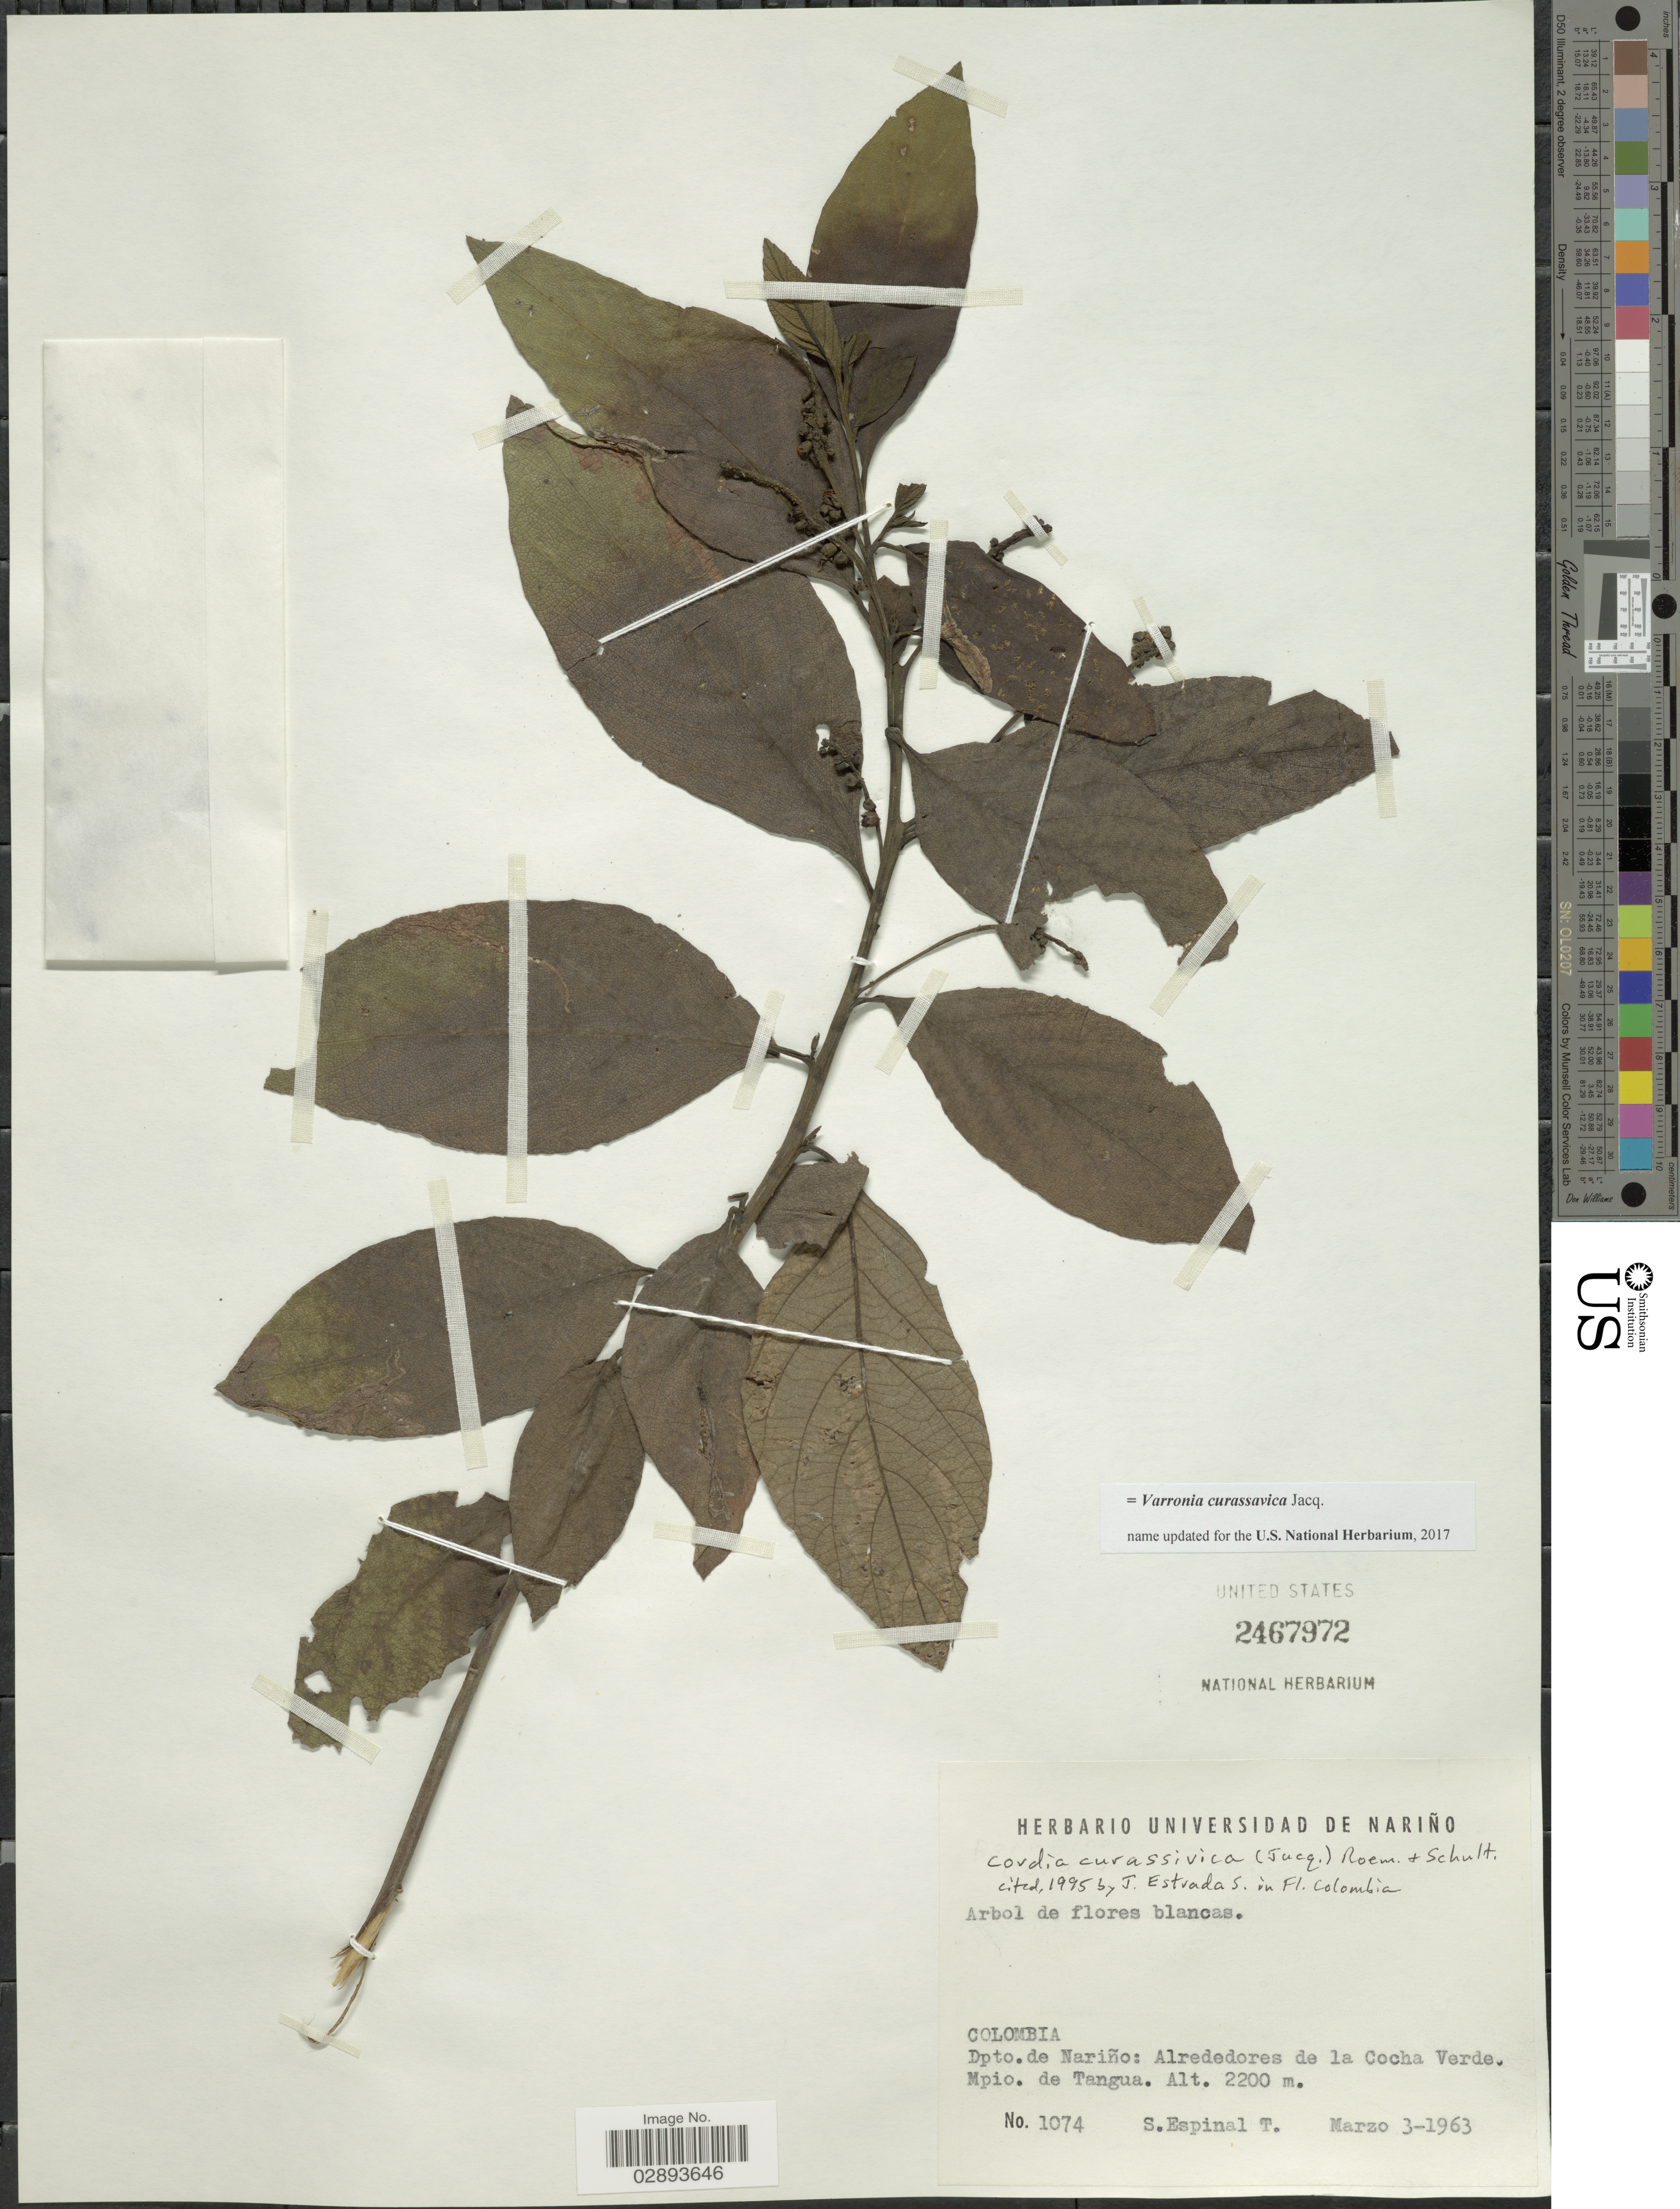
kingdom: Plantae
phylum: Tracheophyta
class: Magnoliopsida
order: Boraginales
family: Cordiaceae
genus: Varronia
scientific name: Varronia curassavica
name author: Jacq.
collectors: T. S. Espinal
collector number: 1074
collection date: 1963-03-03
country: Colombia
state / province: Nariño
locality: Dpto. de Nariño: Alrededores de la Cocha Verde, Mpio. de Tangua.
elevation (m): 2200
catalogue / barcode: US 2467972